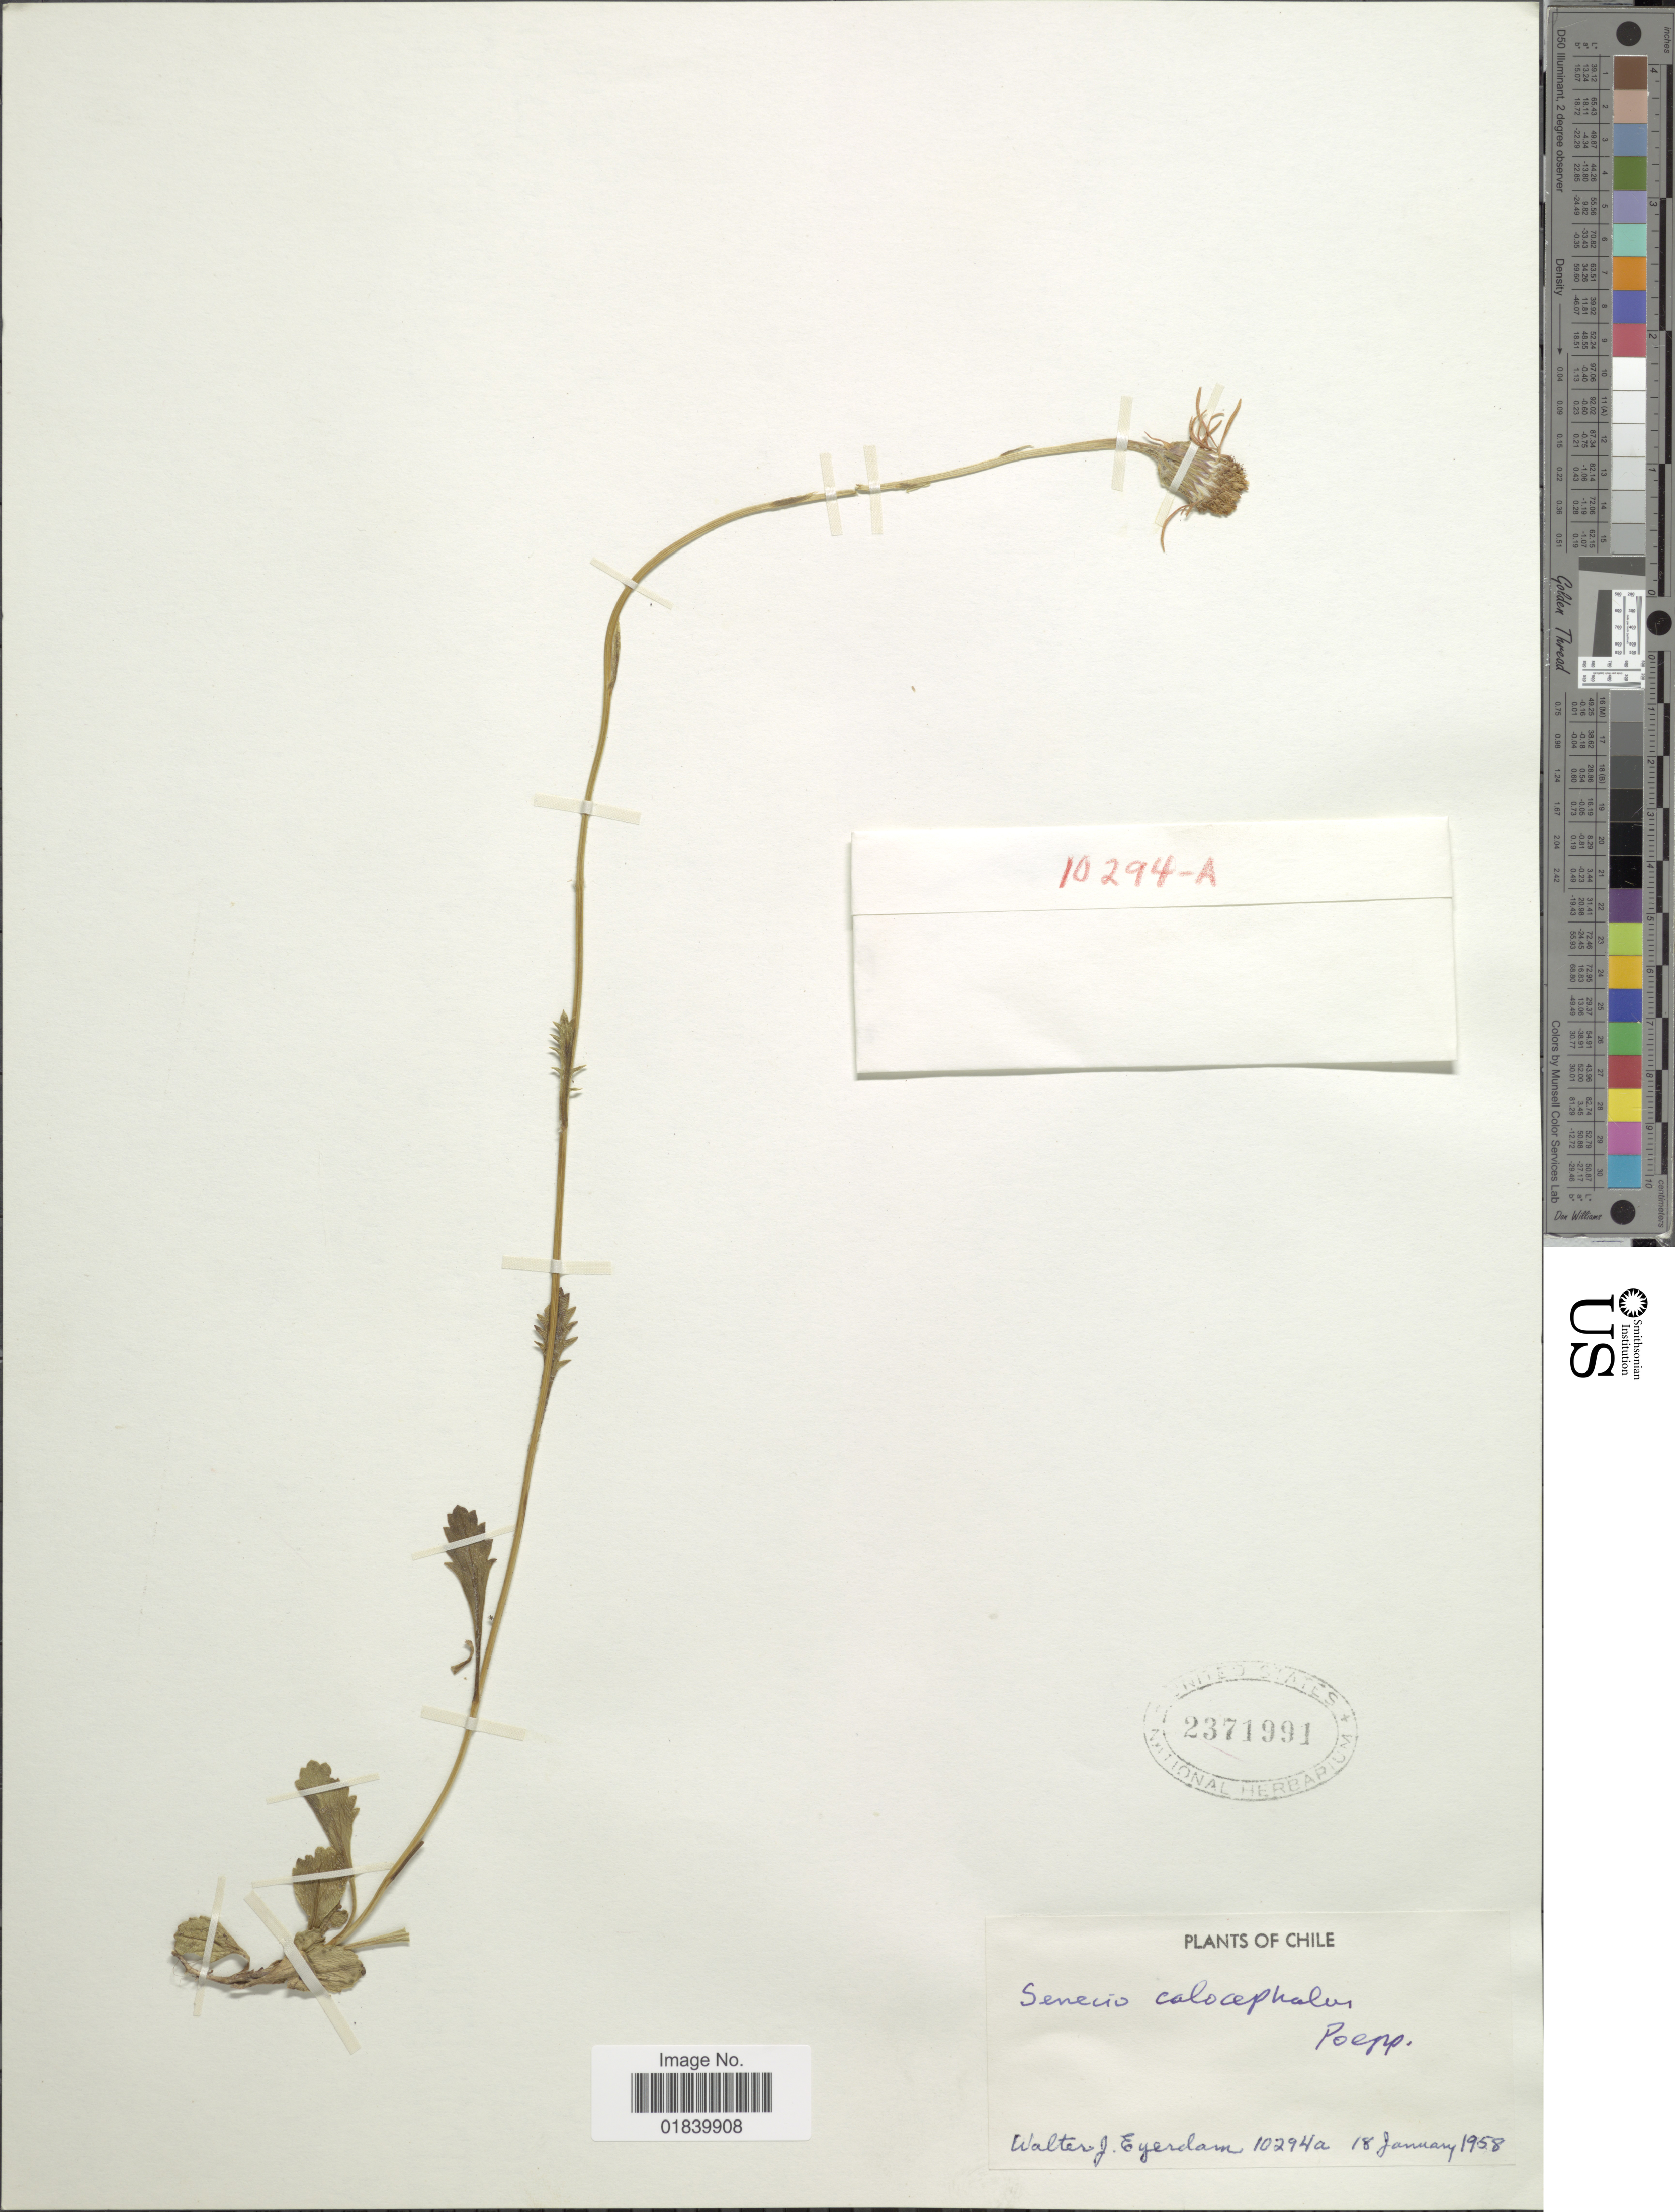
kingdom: Plantae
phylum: Tracheophyta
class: Magnoliopsida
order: Asterales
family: Asteraceae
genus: Senecio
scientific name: Senecio calocephalus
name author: Poepp.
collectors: W. J. Eyerdam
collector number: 10294a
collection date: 1958-01-08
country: Chile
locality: Chile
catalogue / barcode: US 2371991